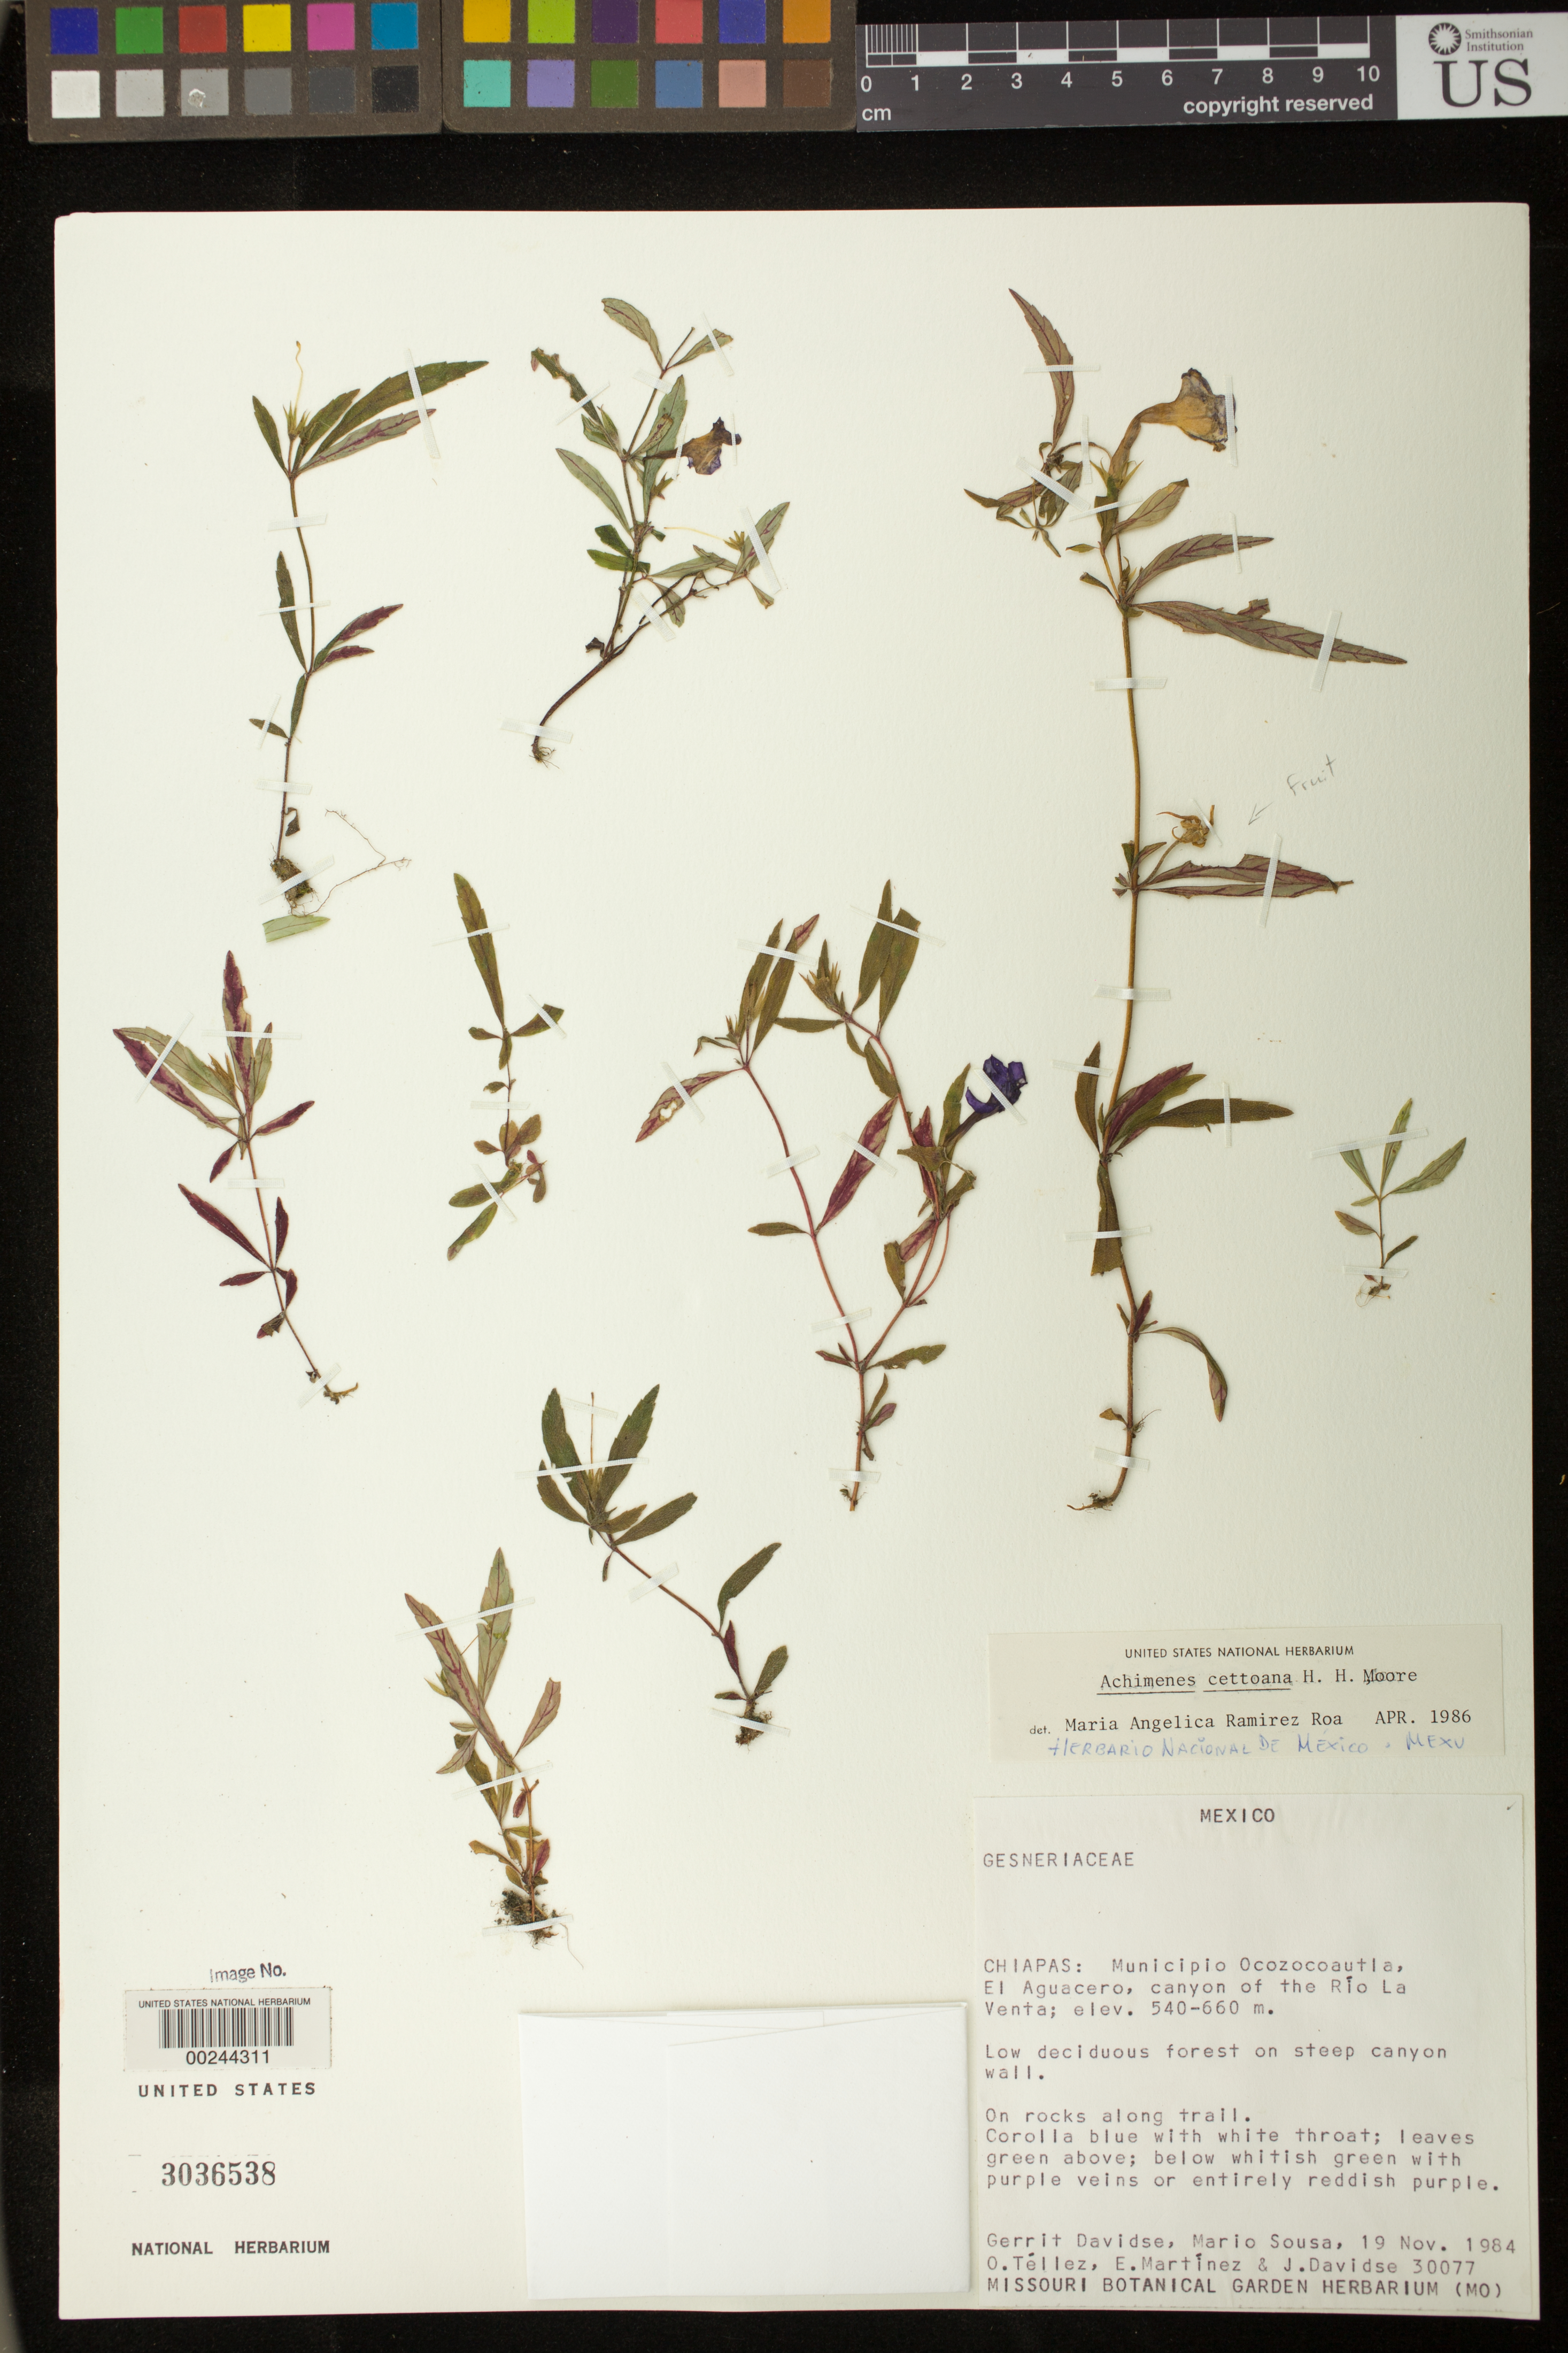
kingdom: Plantae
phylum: Tracheophyta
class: Magnoliopsida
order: Lamiales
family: Gesneriaceae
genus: Achimenes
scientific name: Achimenes cettoana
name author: H.E. Moore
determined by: Skog, Laurence E.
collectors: G. Davidse, M. Sousa, O. Téllez V., E. Martínez & J. Davidse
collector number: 30077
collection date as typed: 19 Nov 1984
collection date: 1984-11-19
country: Mexico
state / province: Chiapas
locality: Mpio. Ocozocoautla, El Aguacero, canyon of the Río La Venta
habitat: Low deciduous forest on steep canyon wall, on rocks along trail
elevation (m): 540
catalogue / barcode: US 3036538